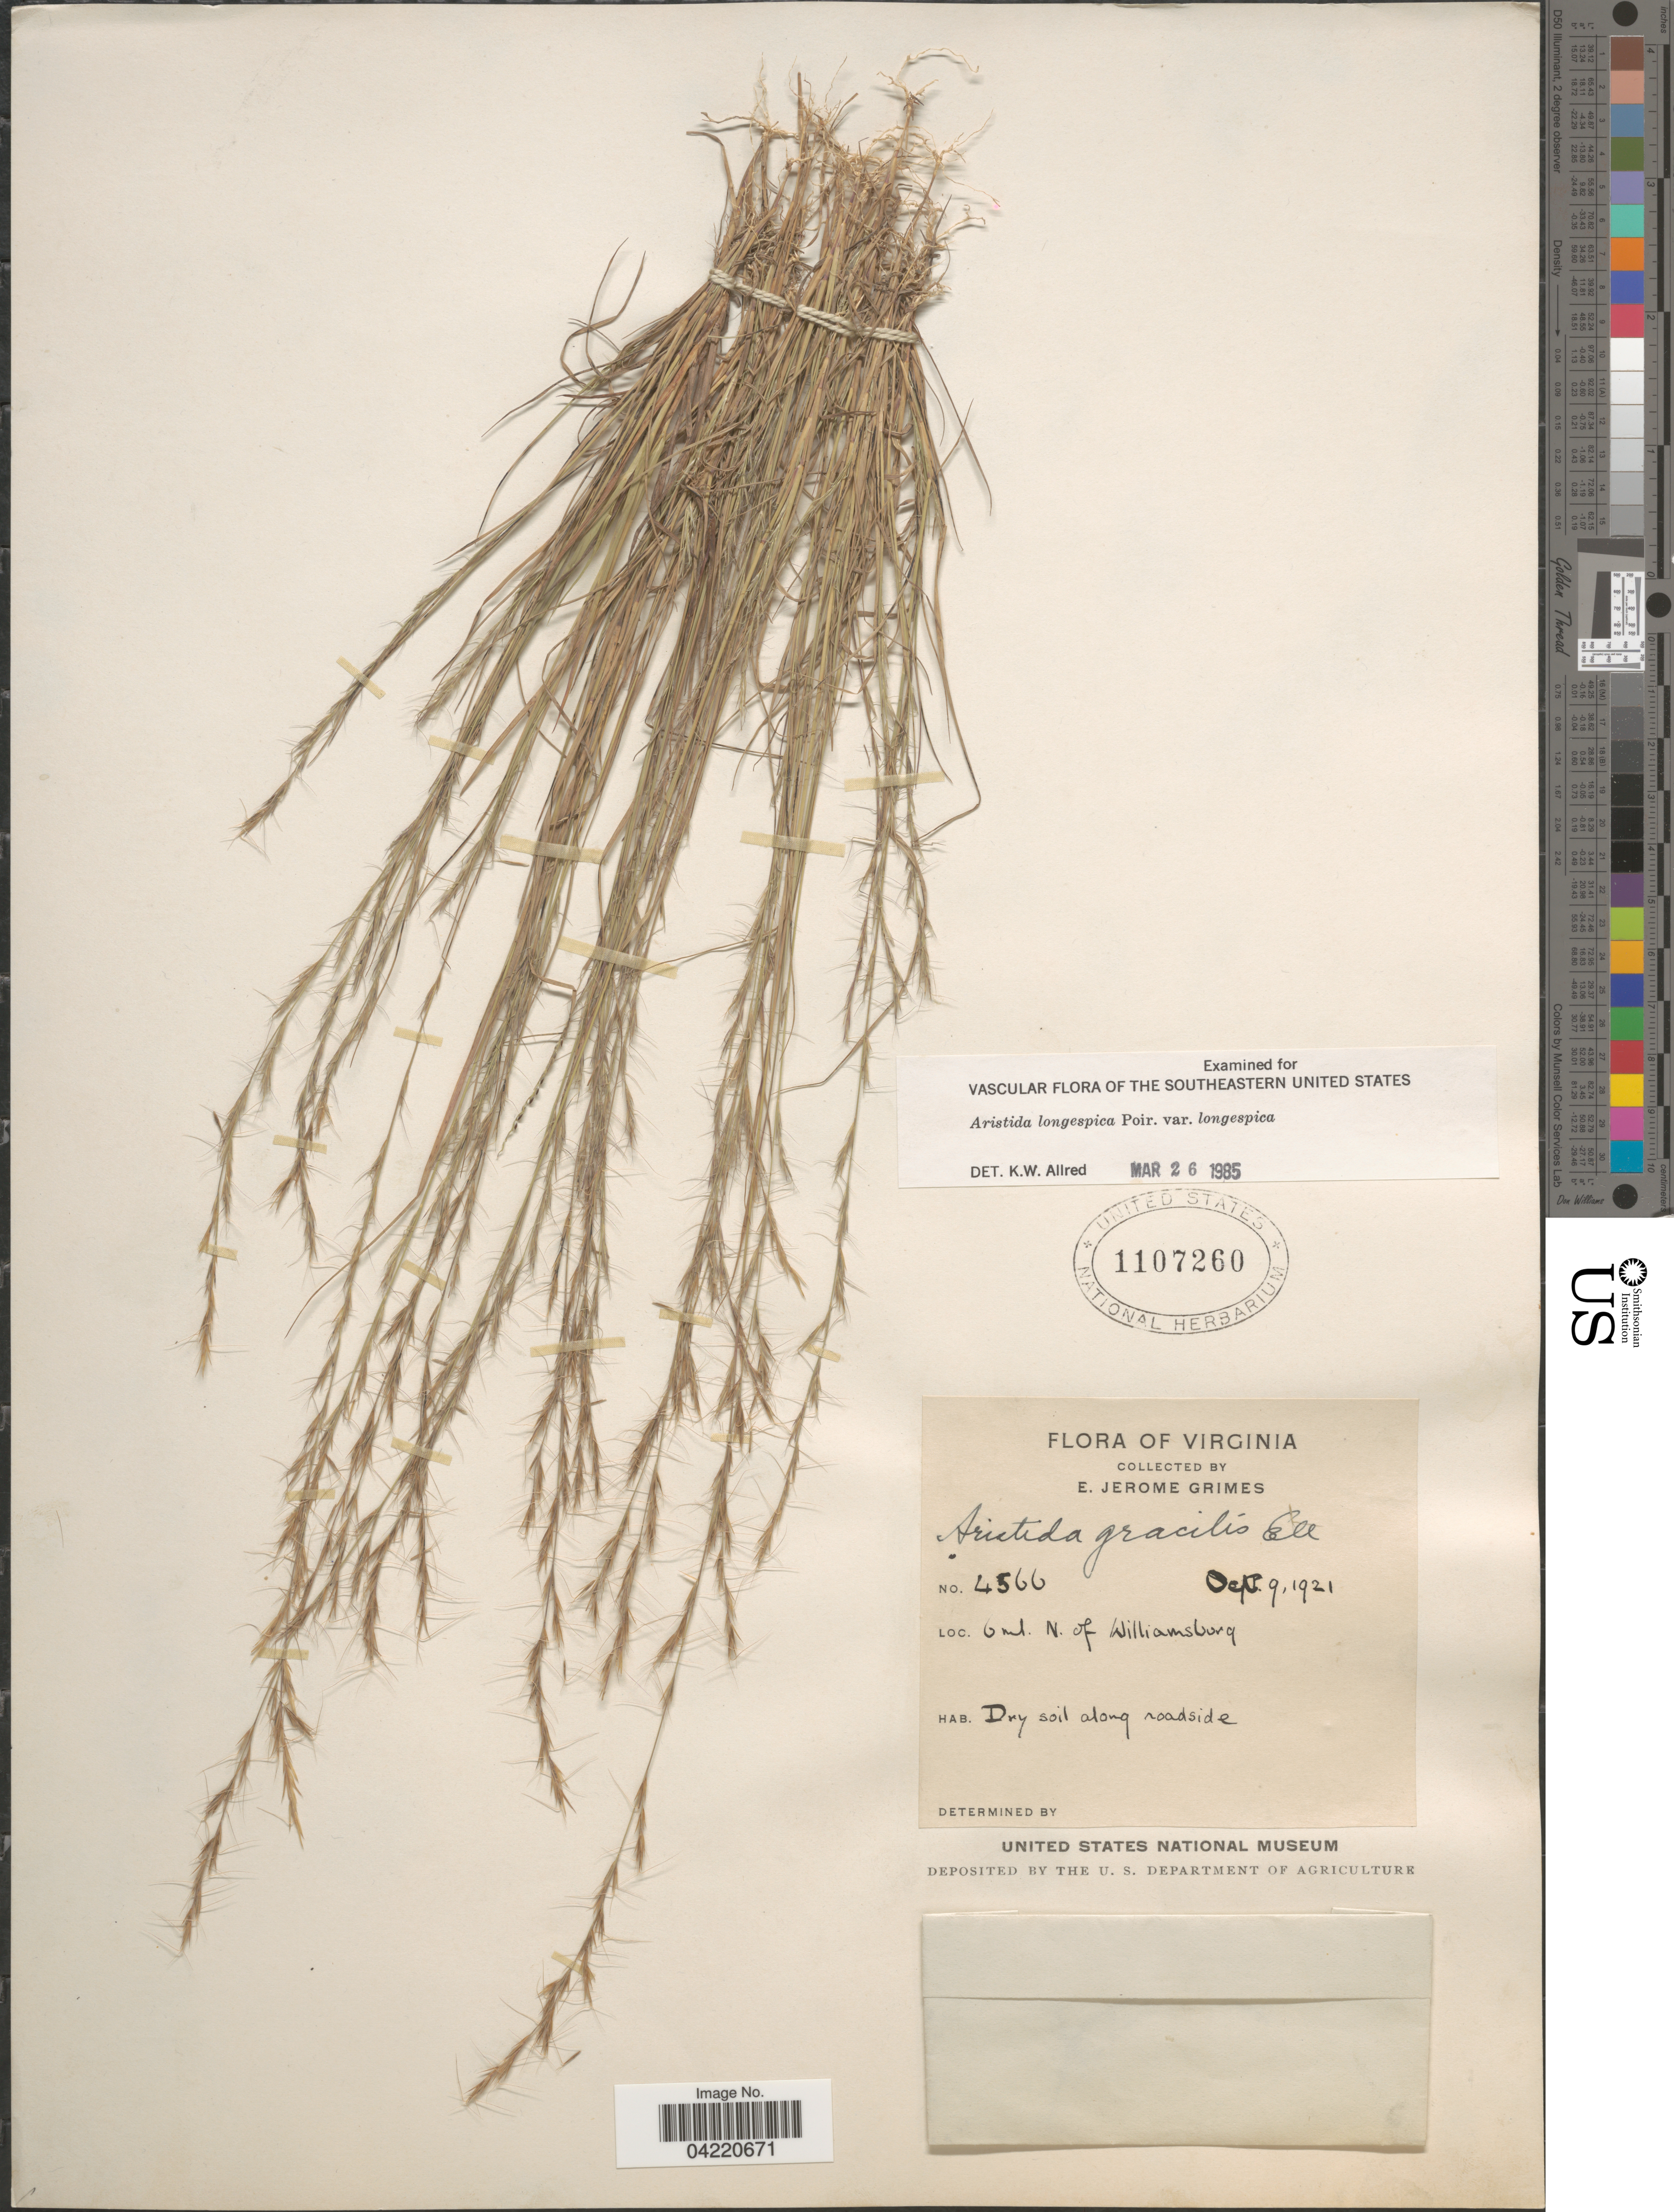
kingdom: Plantae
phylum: Tracheophyta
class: Liliopsida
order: Poales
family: Poaceae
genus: Aristida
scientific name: Aristida longespica var. longespica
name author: Poir.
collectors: E. J. Grimes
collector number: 4566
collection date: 1921-10-09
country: United States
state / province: Virginia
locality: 6 mi. N. of Williamsburg.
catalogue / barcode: US 1107260